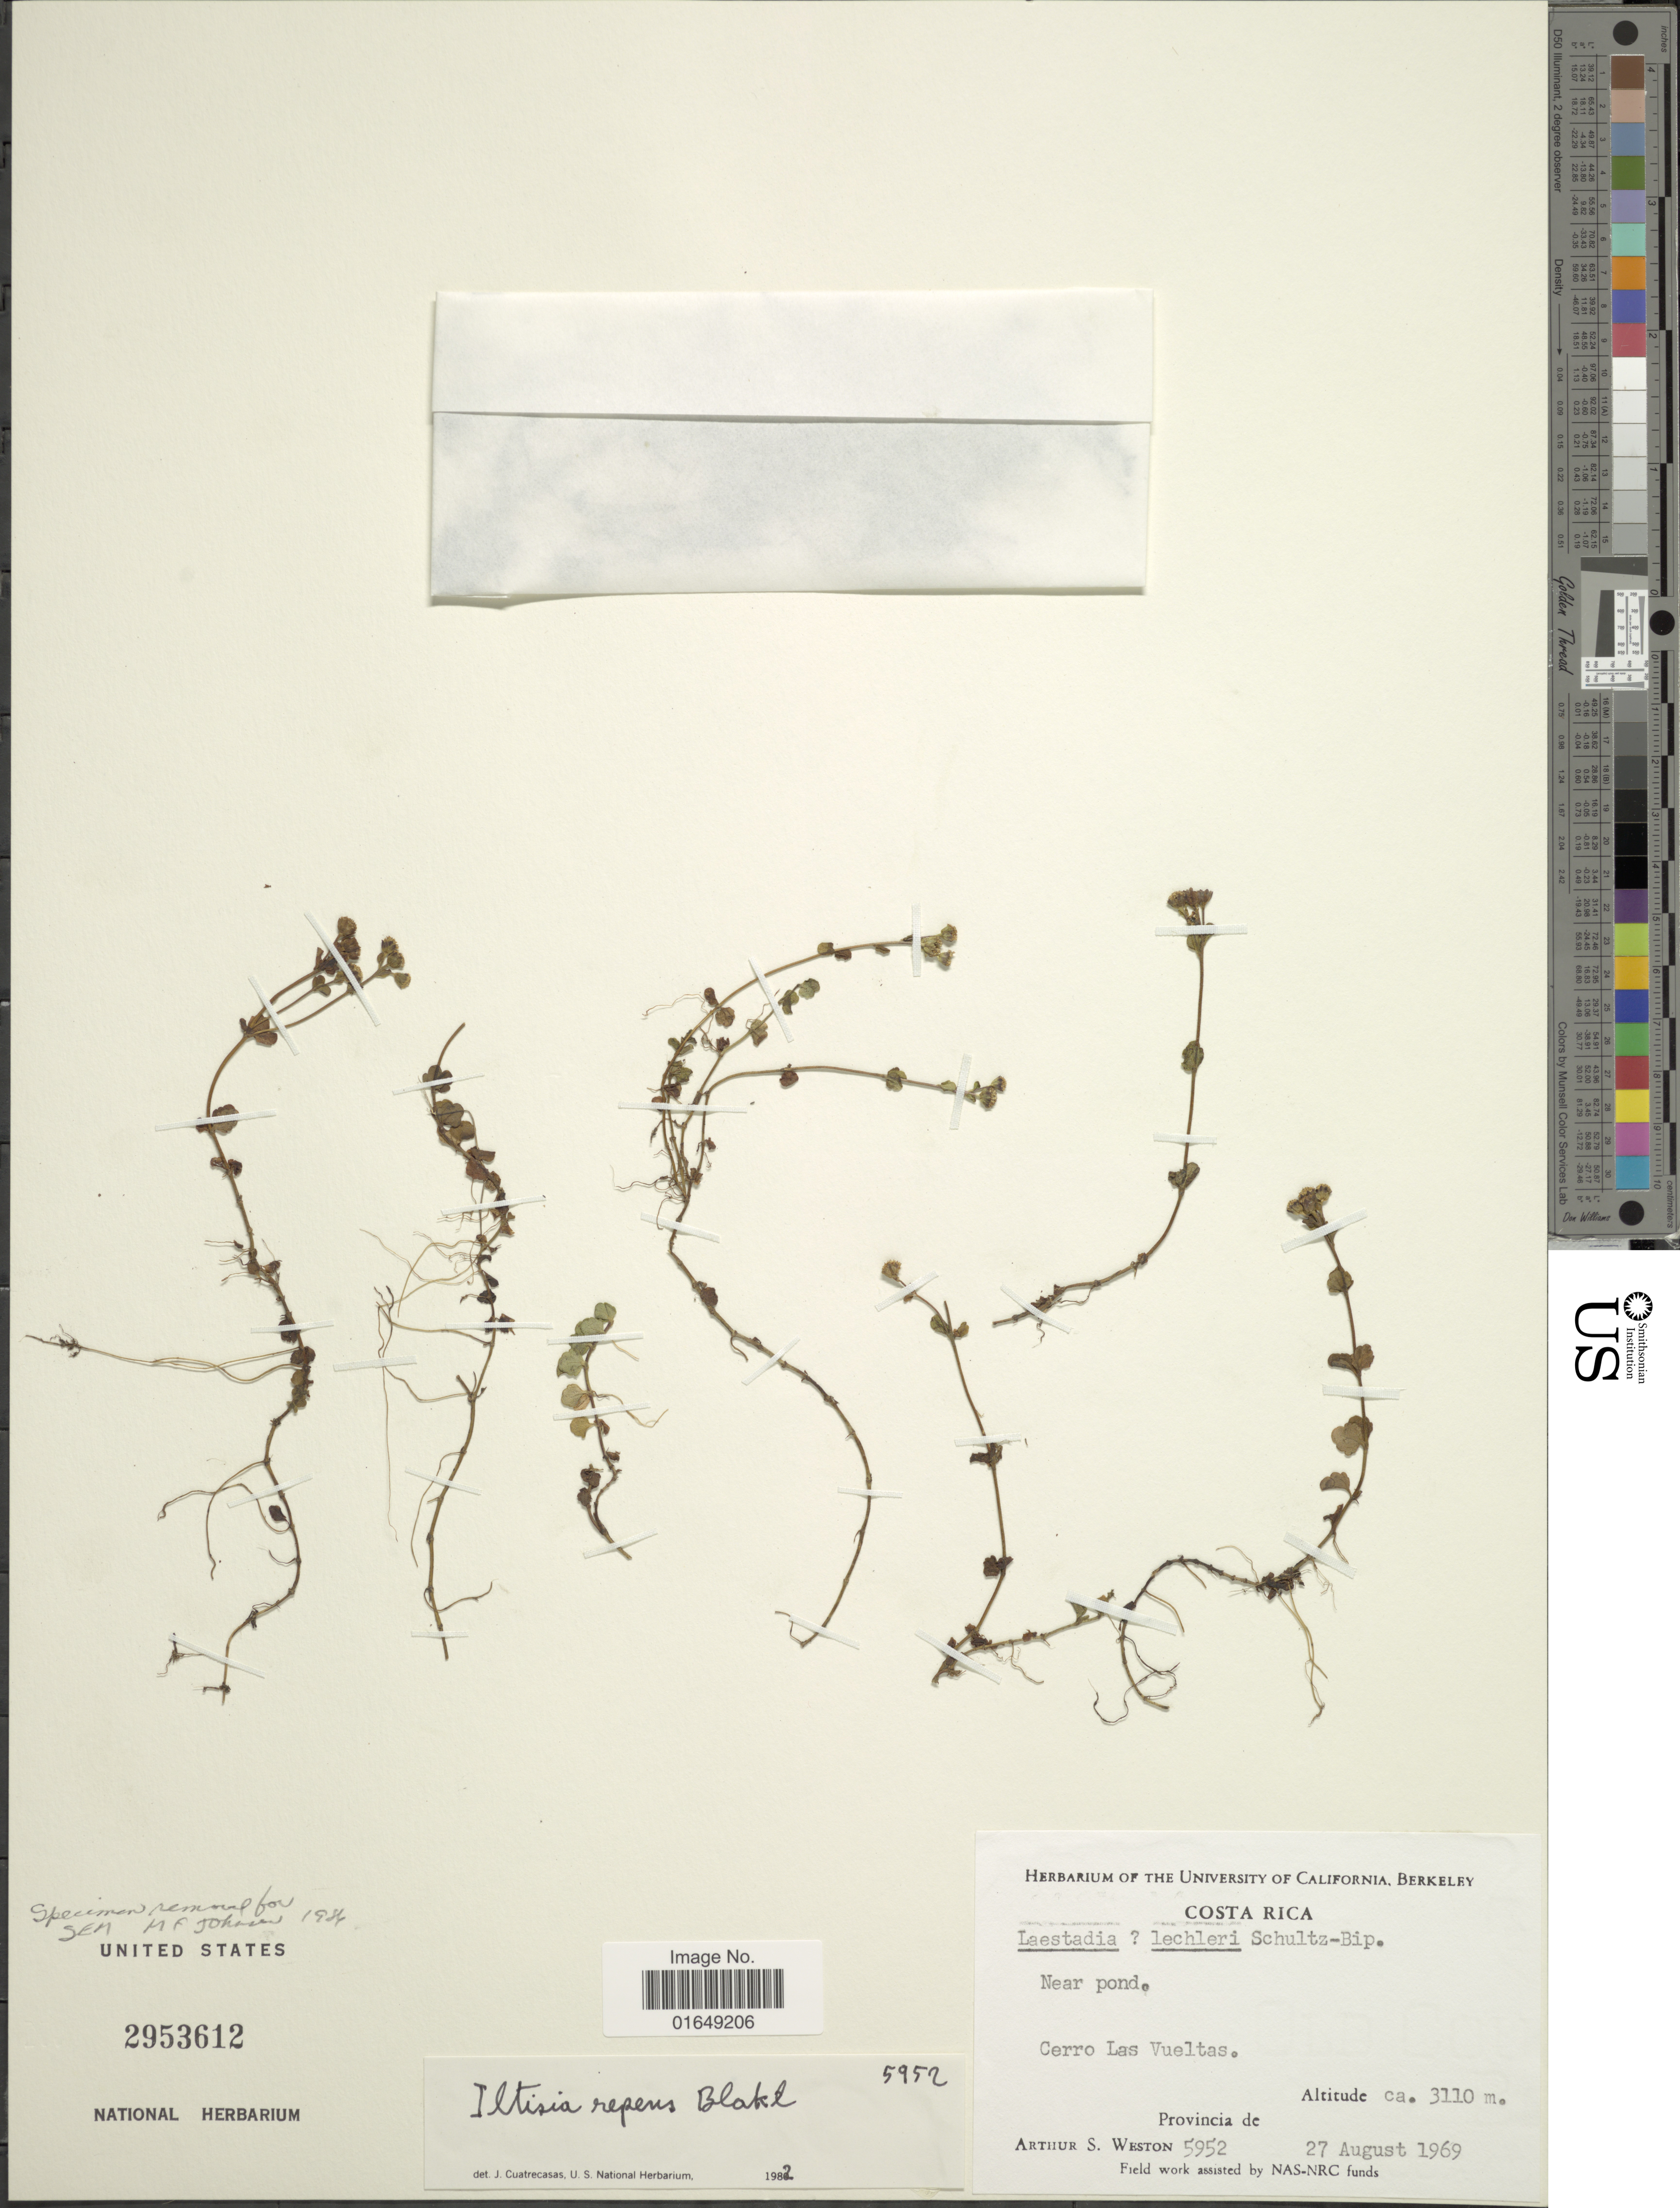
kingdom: Plantae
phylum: Tracheophyta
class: Magnoliopsida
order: Asterales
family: Asteraceae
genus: Iltisia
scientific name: Iltisia repens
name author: S.F. Blake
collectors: A. Weston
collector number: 5952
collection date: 1969-08-27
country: Costa Rica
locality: Cerro Las Vueltas, near pond.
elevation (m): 3110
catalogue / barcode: US 2953612